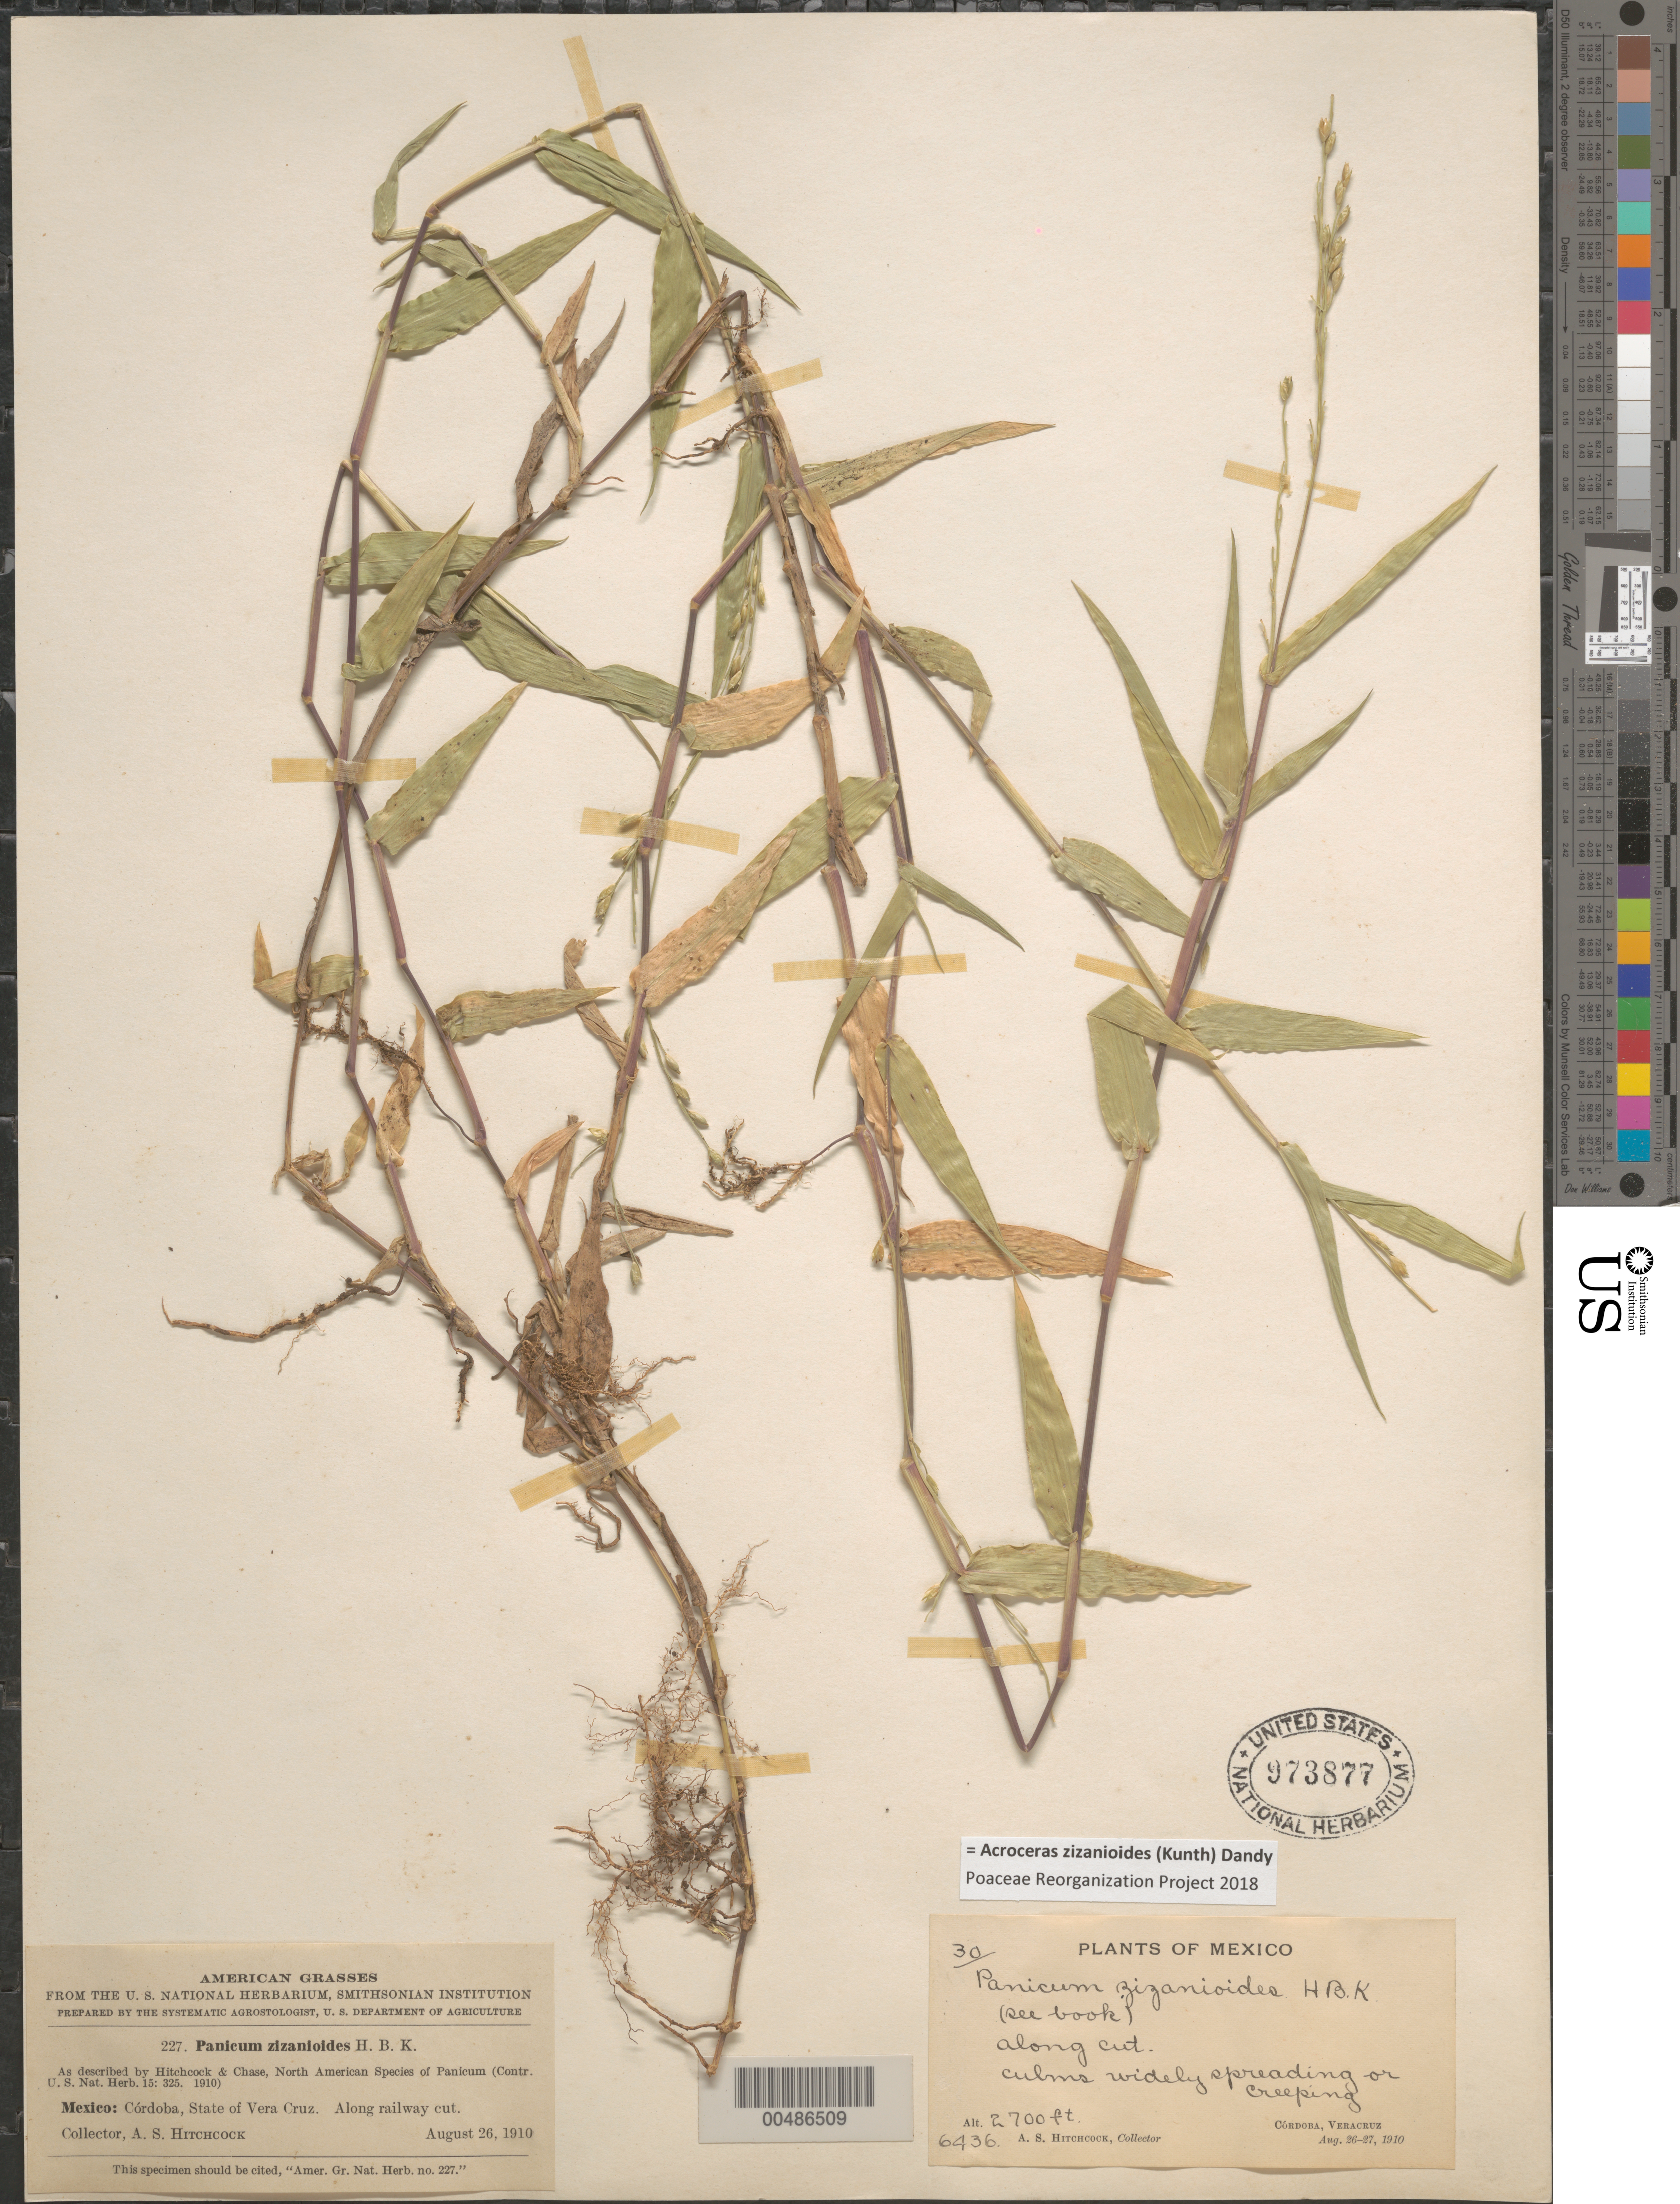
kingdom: Plantae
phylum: Tracheophyta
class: Liliopsida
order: Poales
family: Poaceae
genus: Acroceras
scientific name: Acroceras zizanioides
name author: (Kunth) Dandy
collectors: A. S. Hitchcock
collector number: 6436, 227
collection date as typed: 26 Aug 1910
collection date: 1910-08-26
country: Mexico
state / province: Veracruz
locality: Córdoba, along railway cut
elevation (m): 823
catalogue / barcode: US 973877